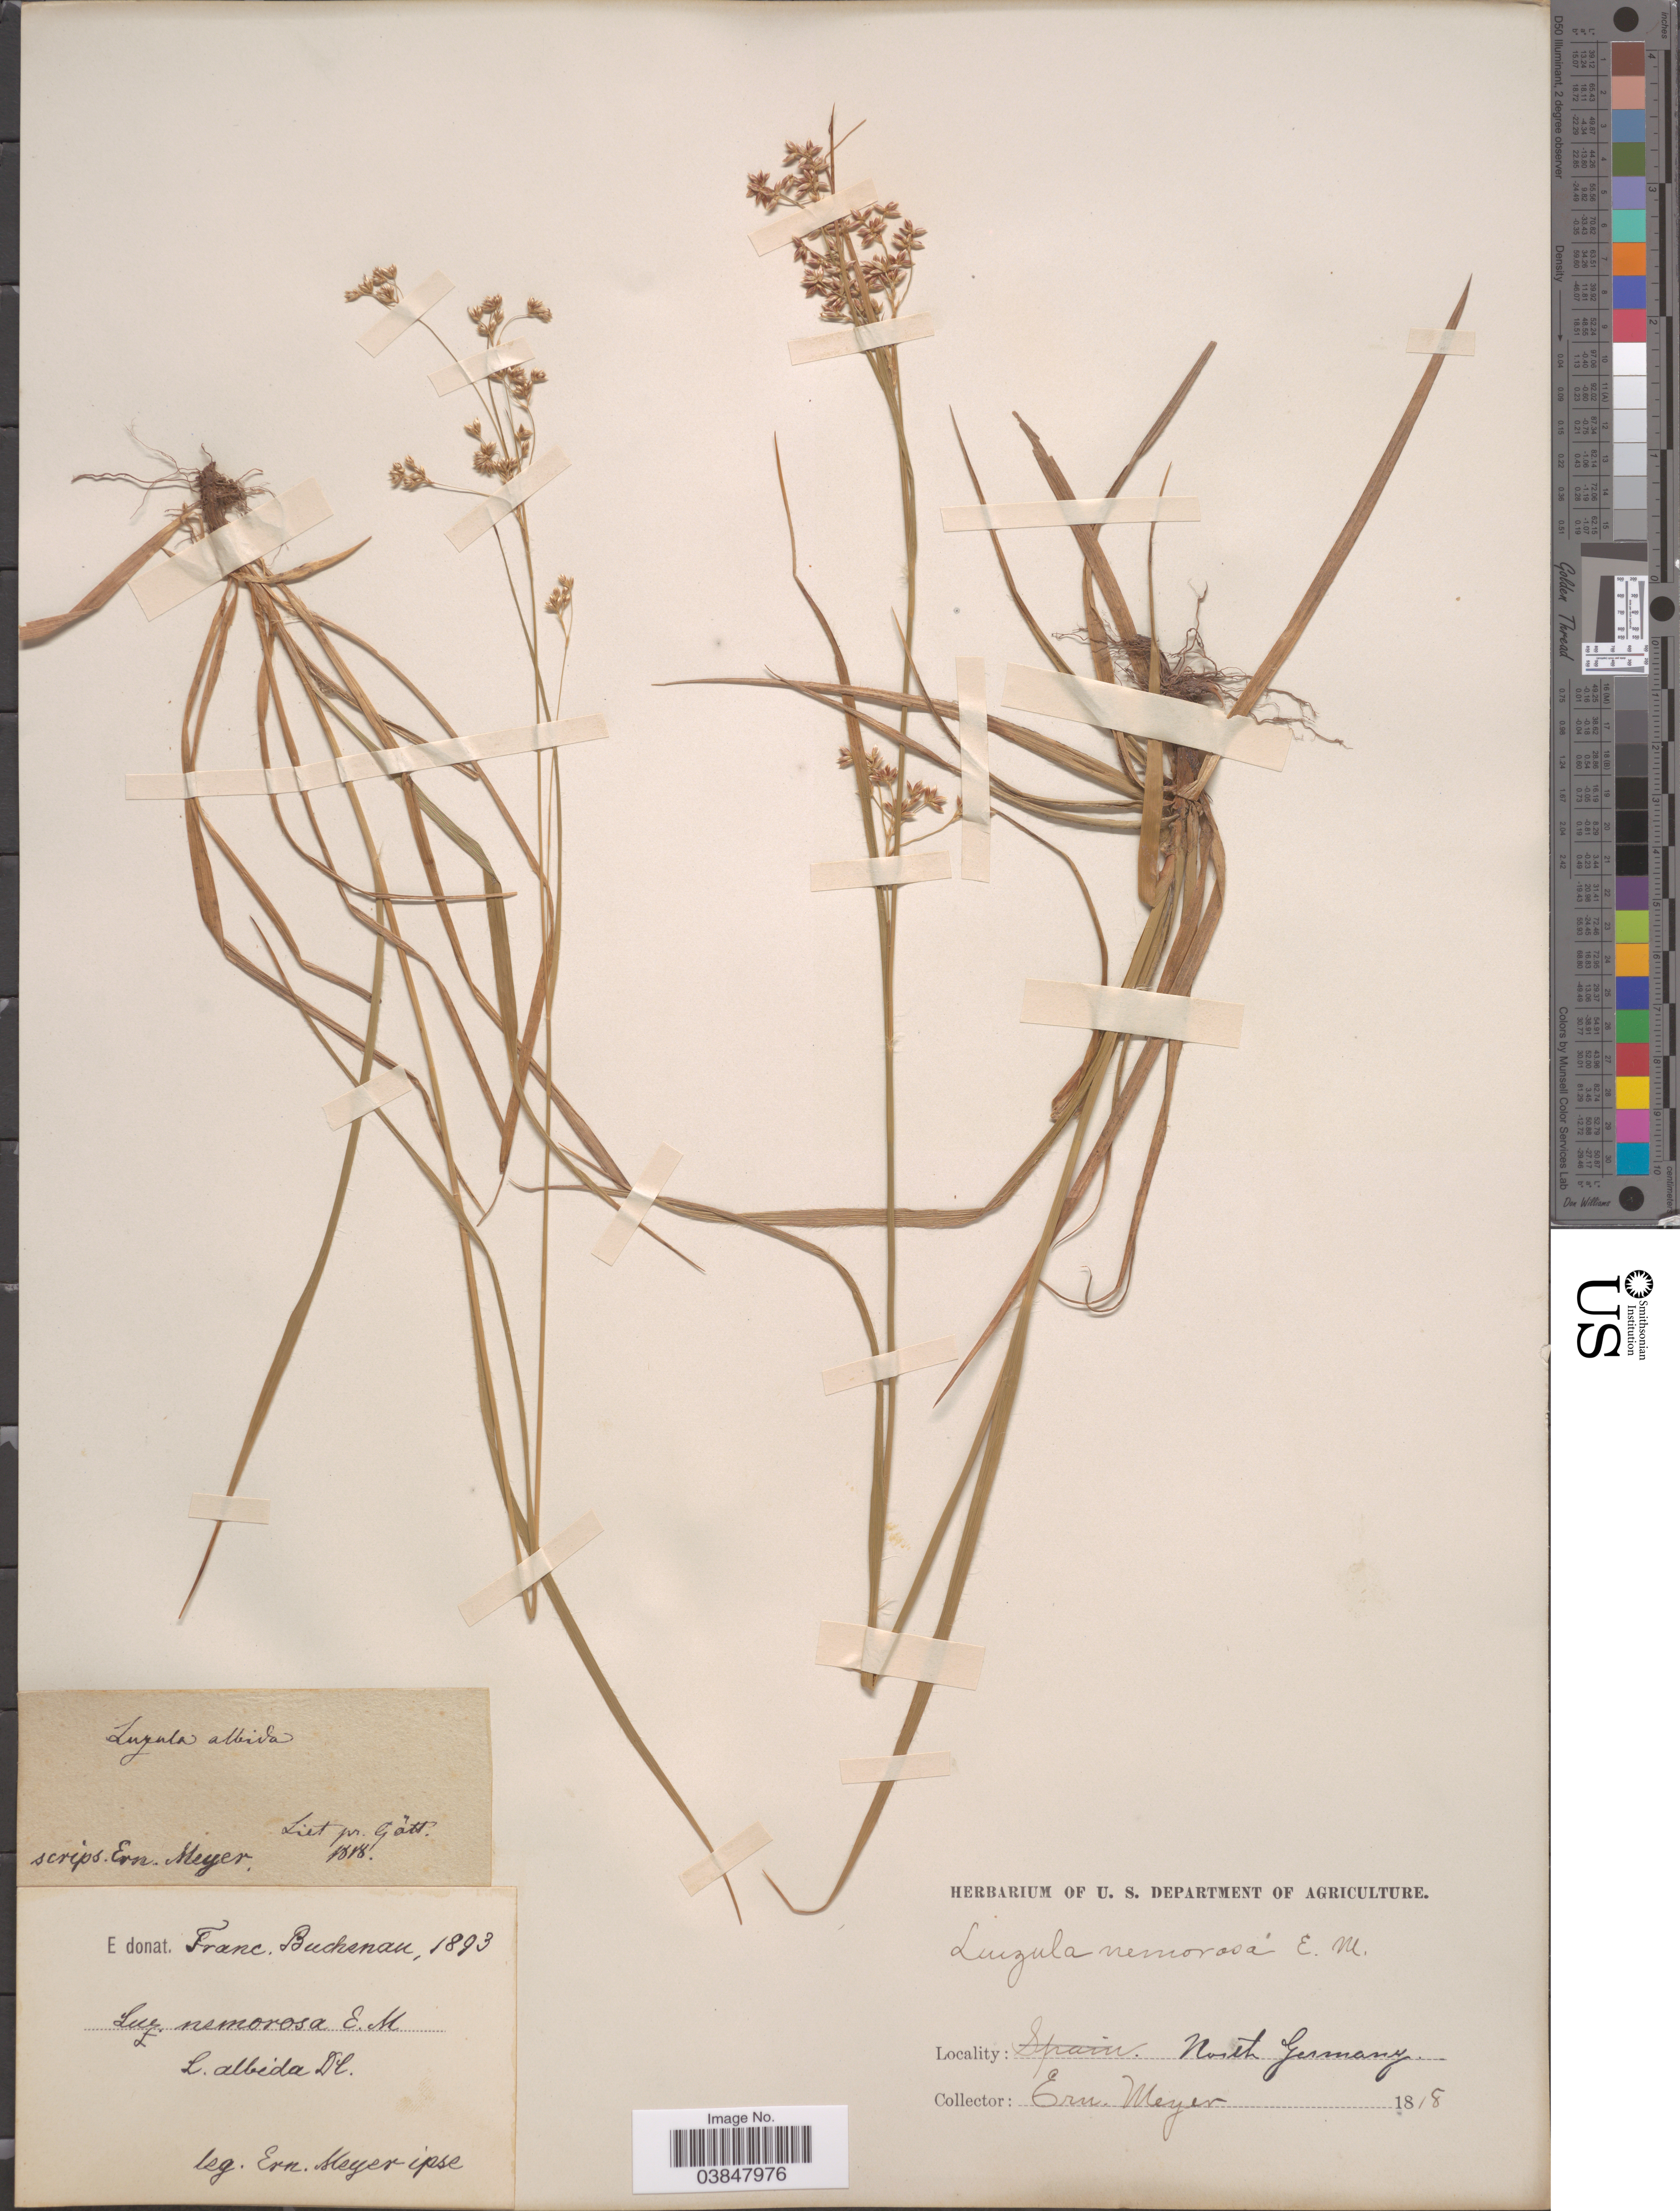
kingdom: Plantae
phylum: Tracheophyta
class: Liliopsida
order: Poales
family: Juncaceae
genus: Luzula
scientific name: Luzula luzuloides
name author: (Lam.) Dandy & Wilmott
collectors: E. Meyer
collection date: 1818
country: Germany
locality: North Germany.